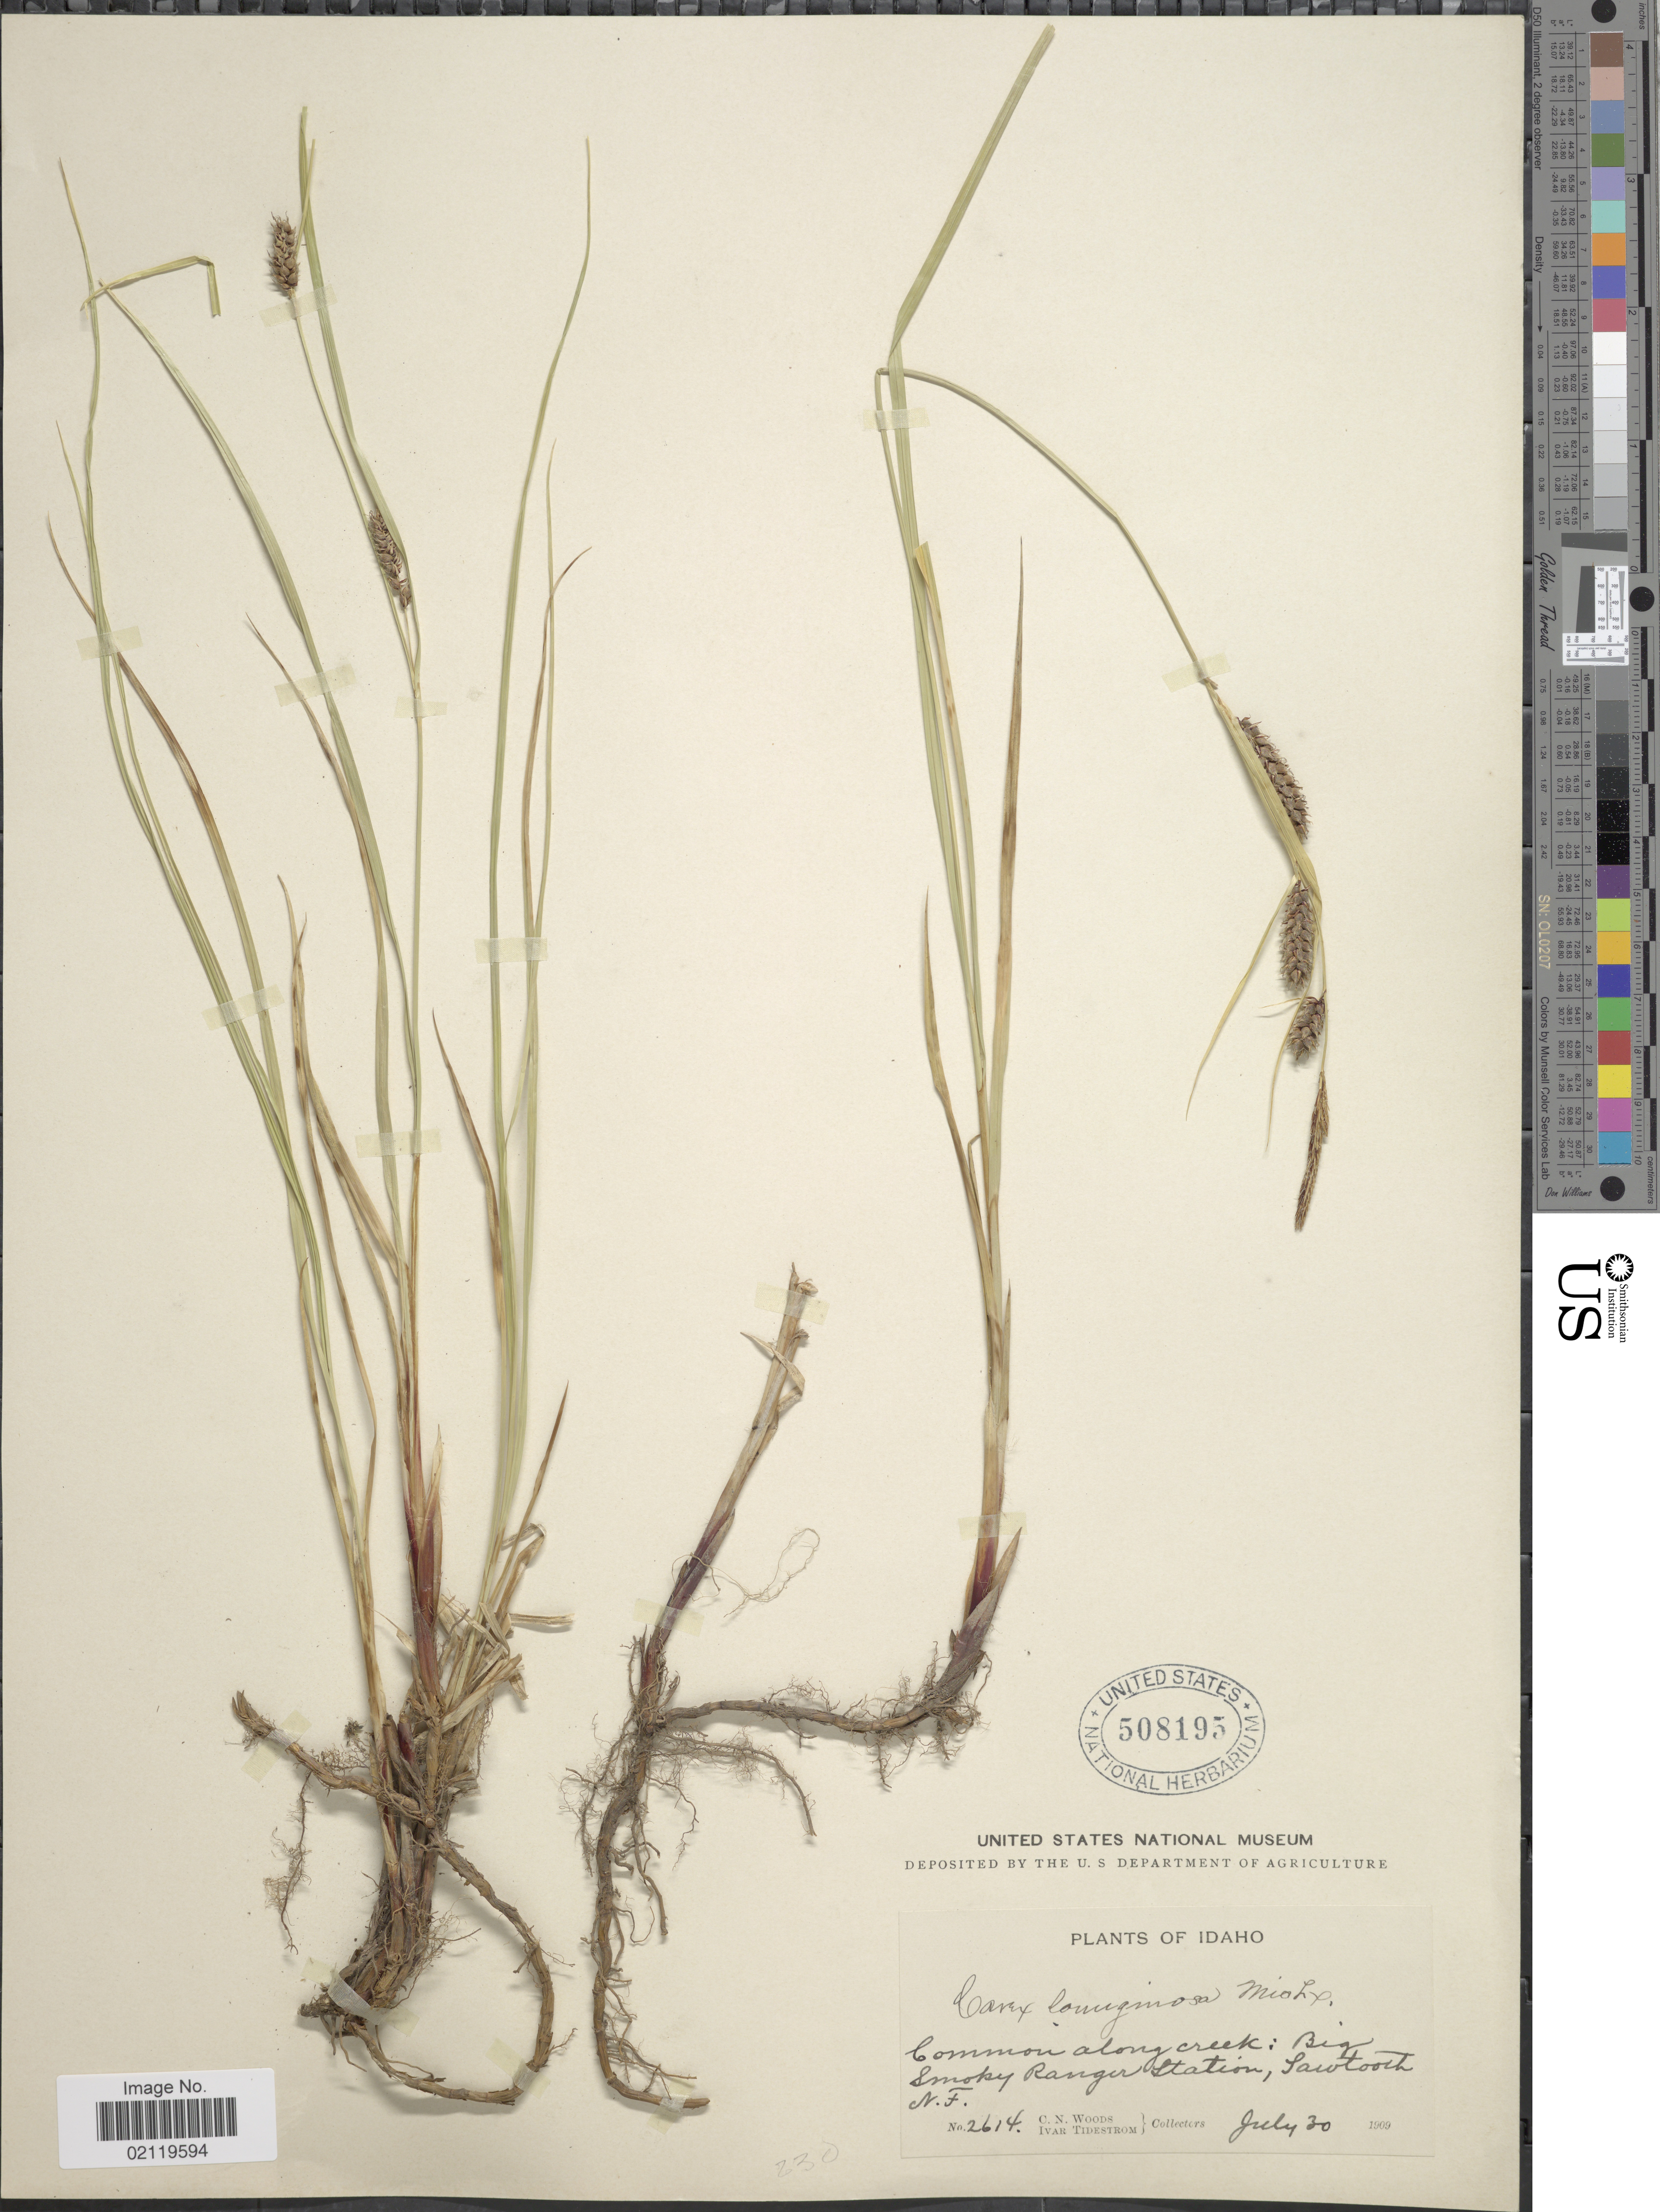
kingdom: Plantae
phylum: Tracheophyta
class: Liliopsida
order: Poales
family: Cyperaceae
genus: Carex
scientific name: Carex pellita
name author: Muhl. ex Willd.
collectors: C. Woods & I. F. Tidestrom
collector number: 2614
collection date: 1909-07-30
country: United States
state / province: Idaho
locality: Along creek: Big Smokey Ranger Station, Sawtooth N.F.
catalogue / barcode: US 508195